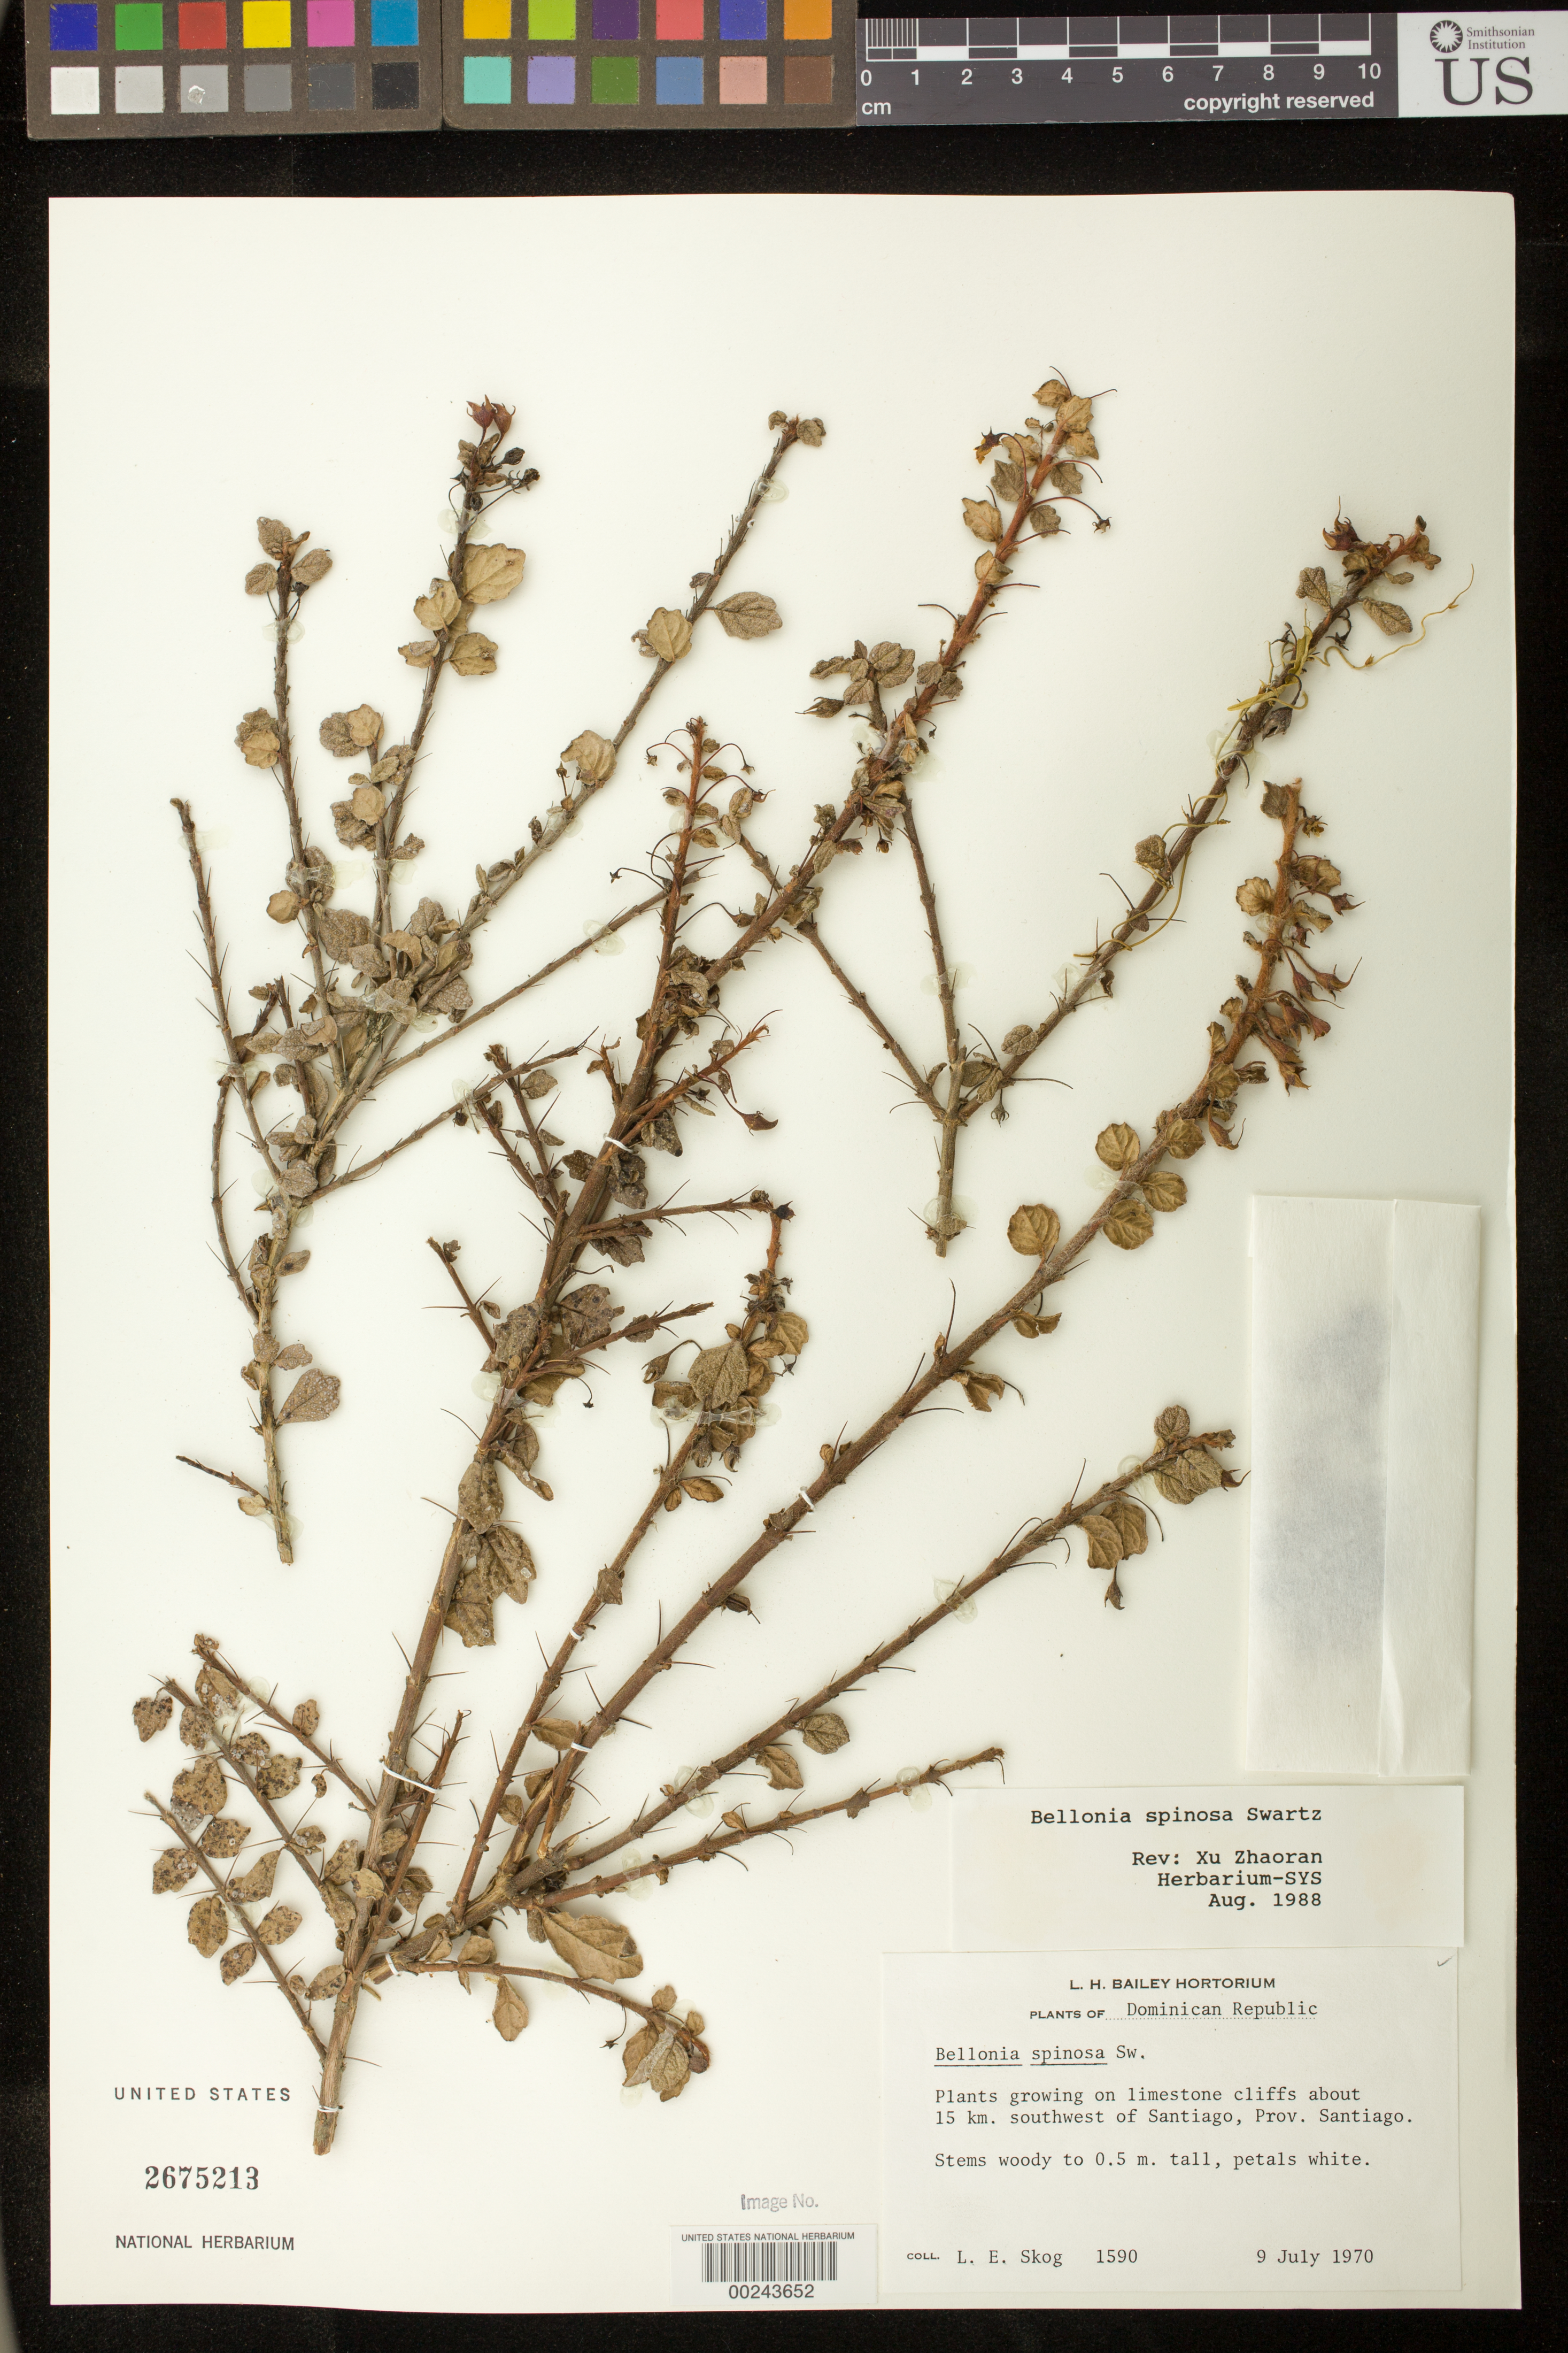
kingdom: Plantae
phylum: Tracheophyta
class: Magnoliopsida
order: Lamiales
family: Gesneriaceae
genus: Bellonia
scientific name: Bellonia spinosa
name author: Sw.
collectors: L. E. Skog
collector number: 1590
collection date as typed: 09 Jul 1970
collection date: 1970-07-09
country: Dominican Republic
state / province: Santiago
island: Hispaniola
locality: About 15 km SW of Santiago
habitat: Limestone cliffs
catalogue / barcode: US 2675213